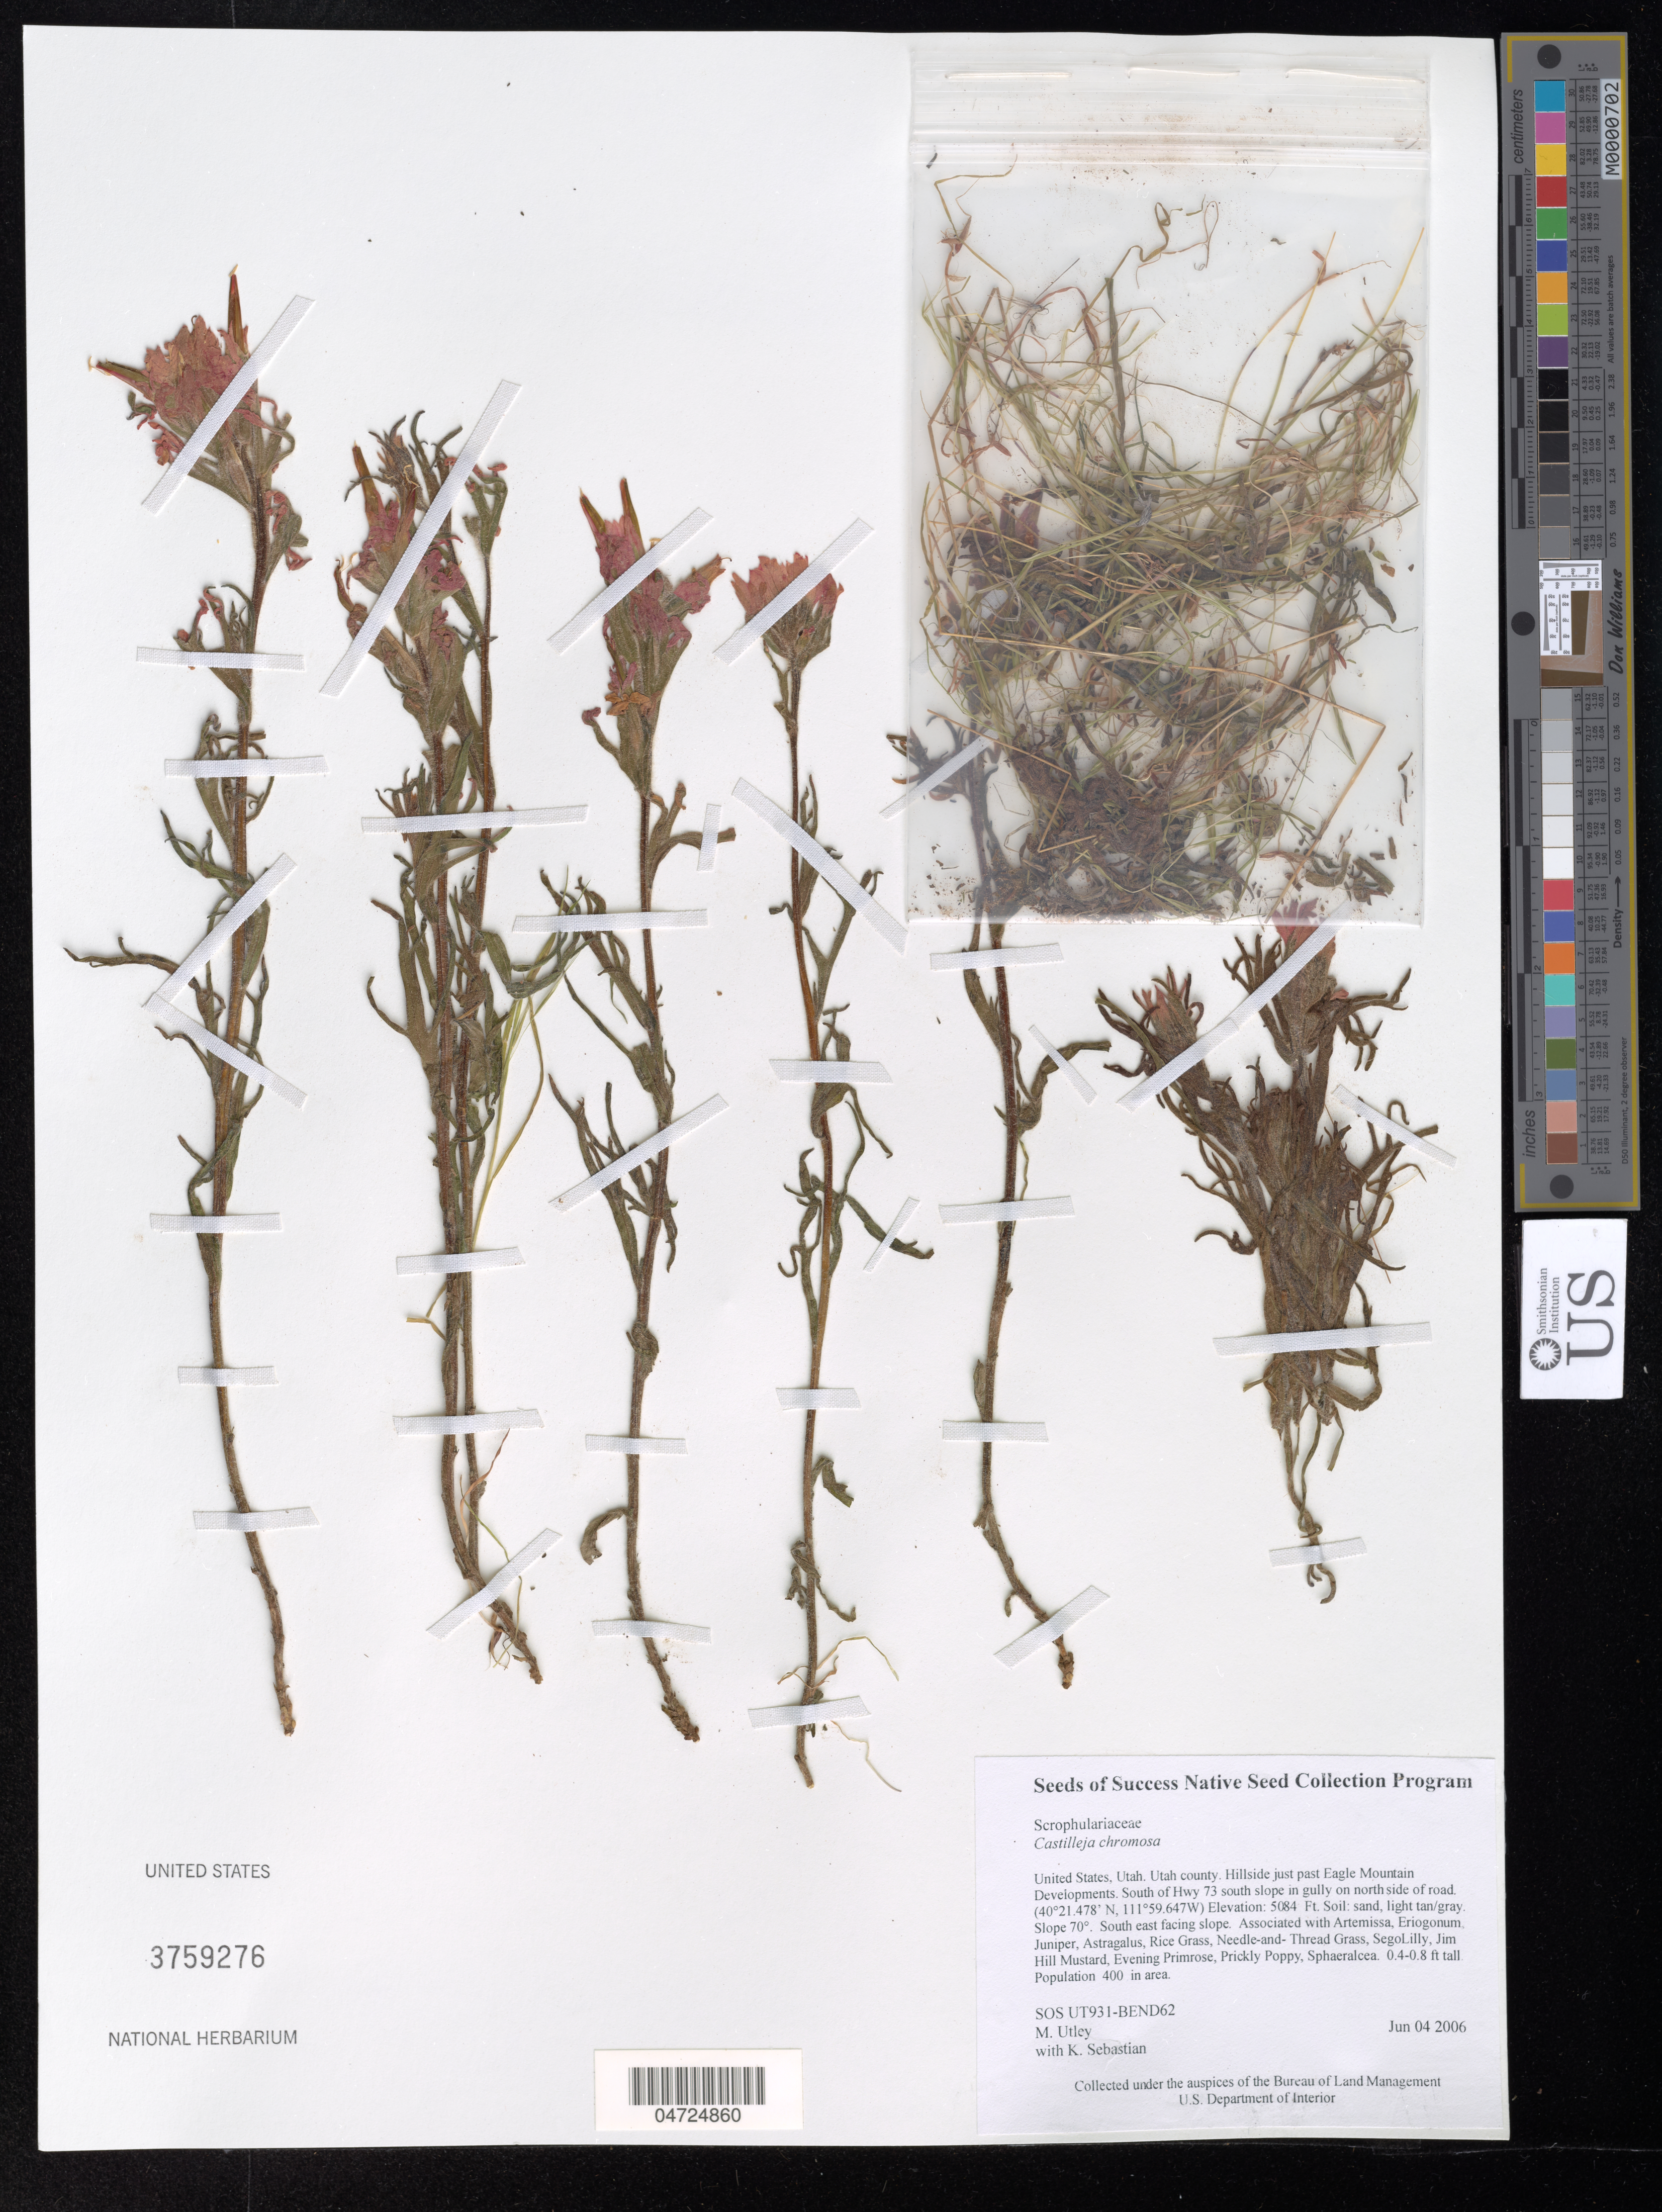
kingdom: Plantae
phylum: Tracheophyta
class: Magnoliopsida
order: Lamiales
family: Orobanchaceae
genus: Castilleja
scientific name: Castilleja chromosa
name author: A. Nelson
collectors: M. Utley & K. Sebastian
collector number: SOS UT931-BEND62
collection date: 2006-06-04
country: United States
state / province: Utah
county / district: Utah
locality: Utah county. Hillside just past Eagle Mountain Developments. South of Hwy 73 south slope in gully on north side of road. South east facing slope.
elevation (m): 1550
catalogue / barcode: US 3759276